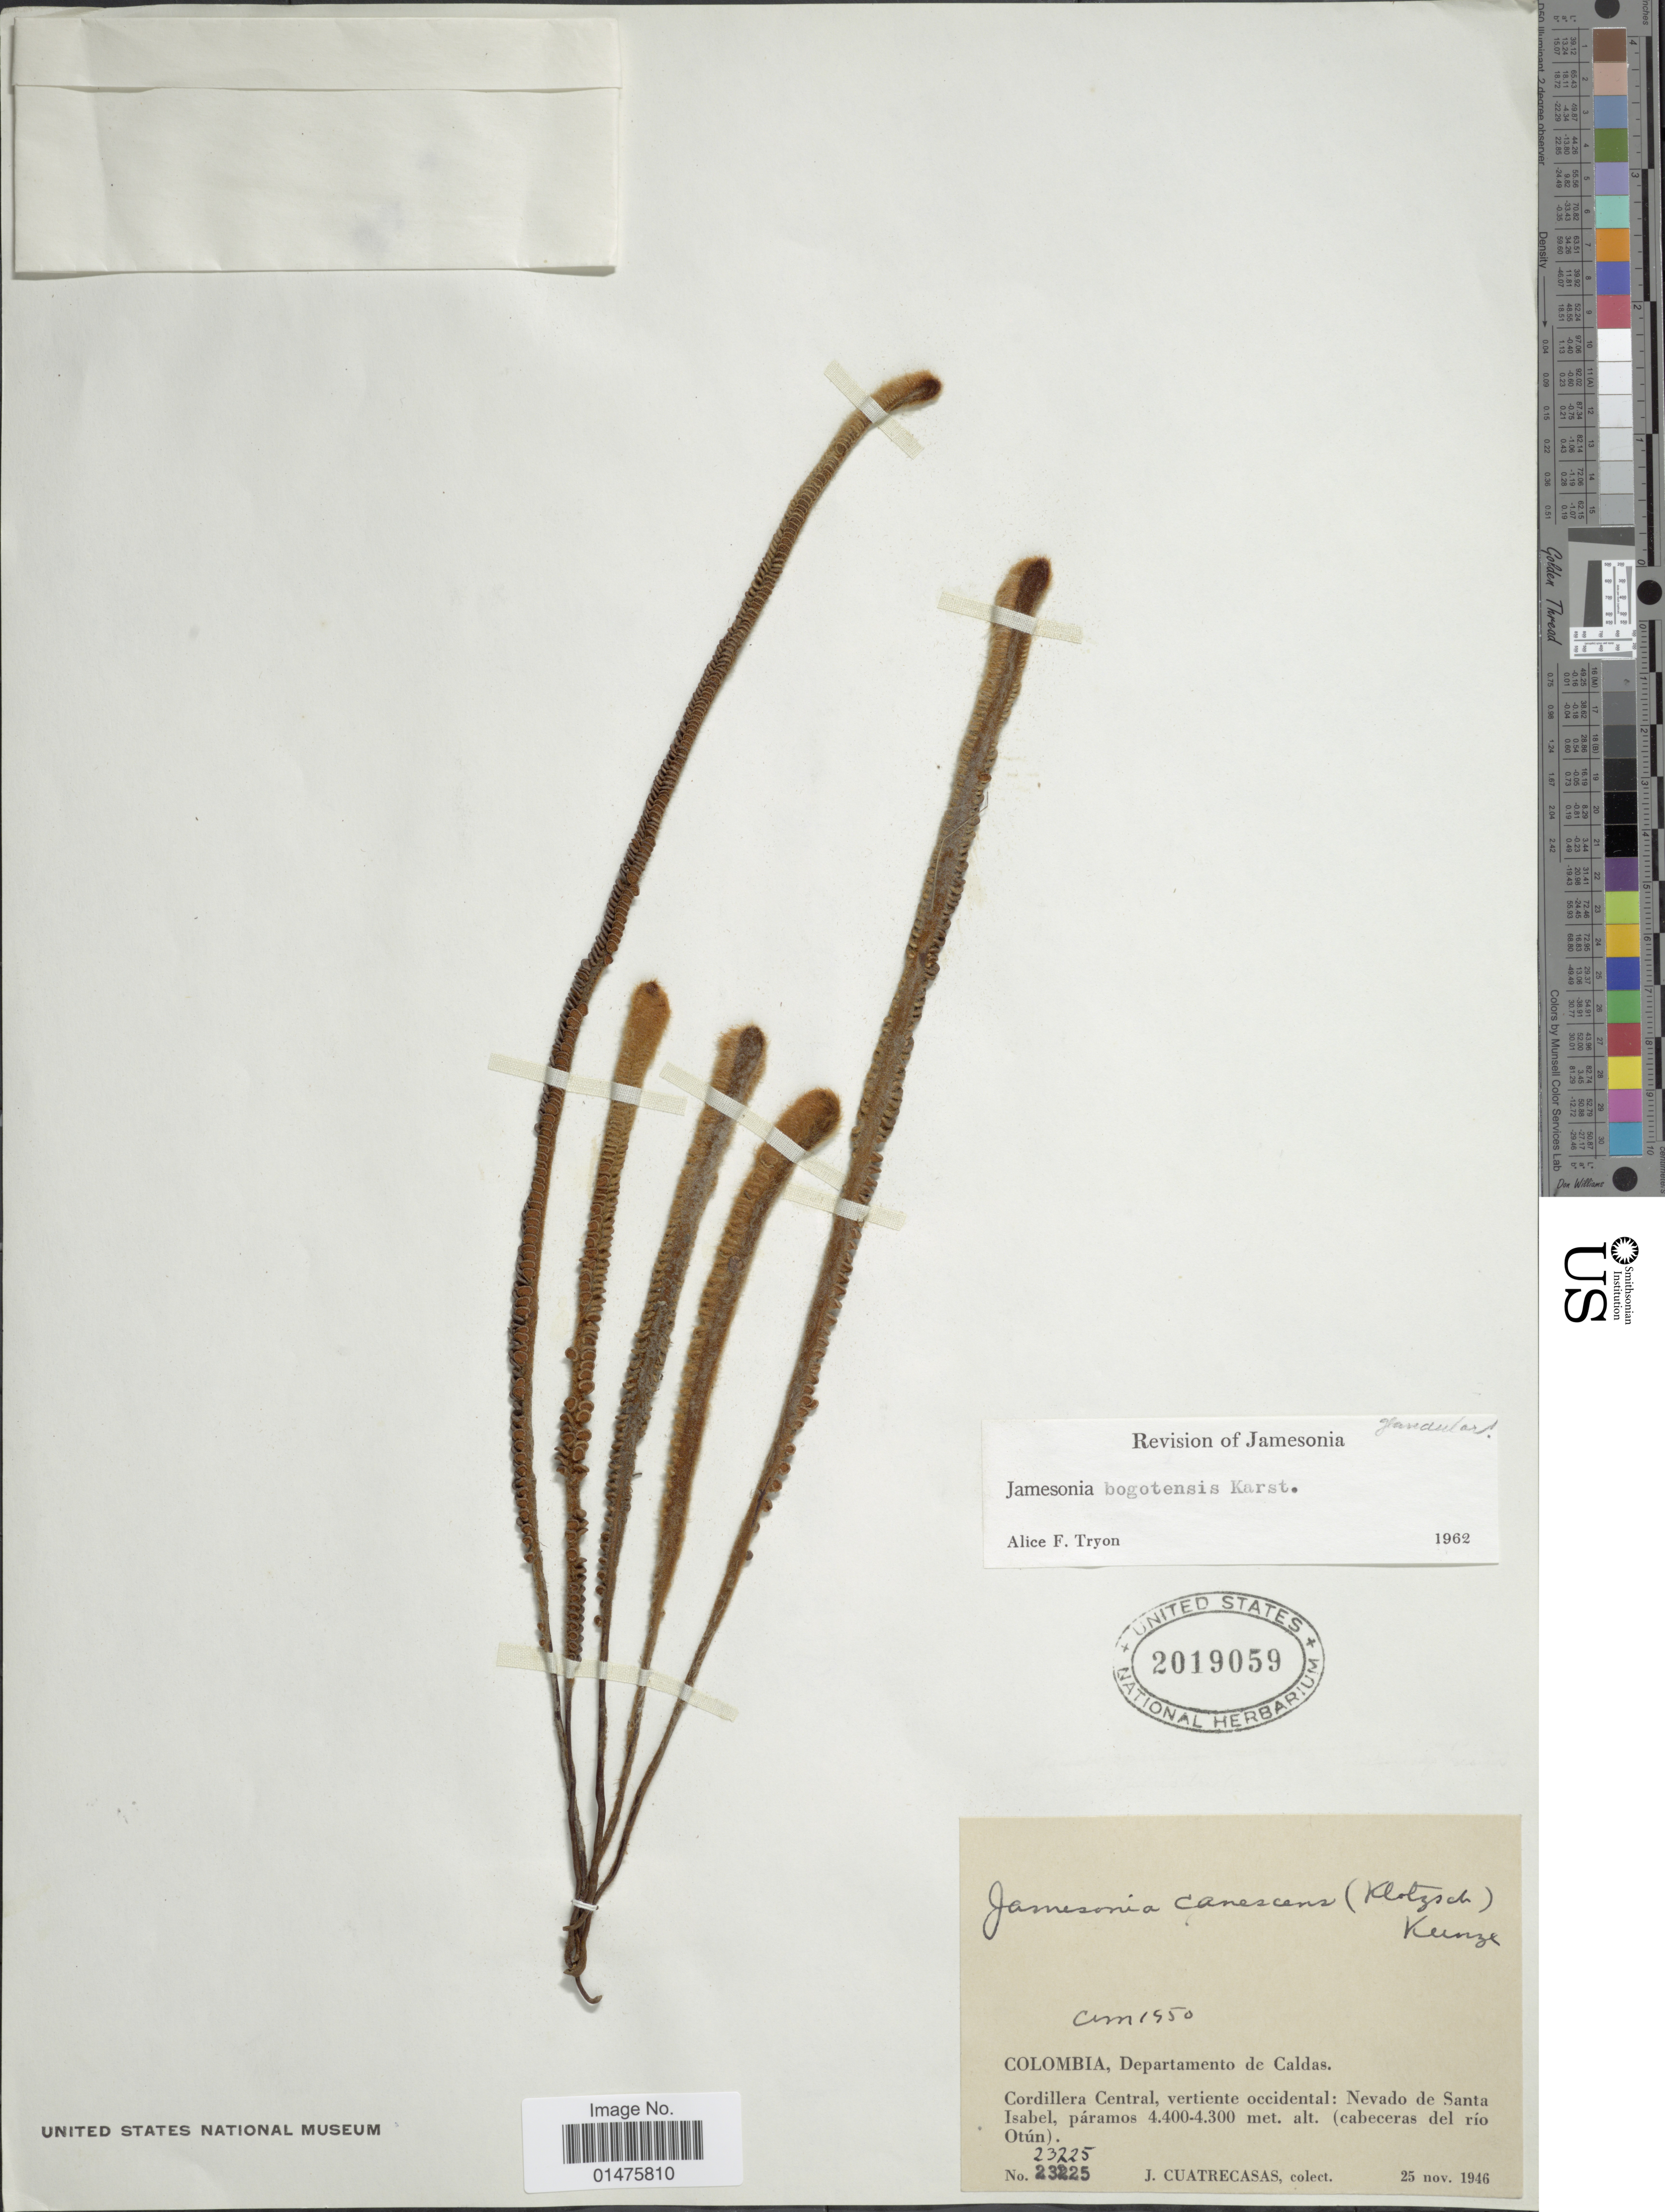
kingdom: Plantae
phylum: Tracheophyta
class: Polypodiopsida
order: Polypodiales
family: Pteridaceae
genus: Jamesonia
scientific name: Jamesonia bogotensis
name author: H. Karst.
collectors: J. Cuatrecasas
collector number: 23225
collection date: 1946-11-25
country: Colombia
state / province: Caldas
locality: Departamento de Caldas, Cordillera Central, vertiente occidental: Nevado de Santa Isabel (cabeceras del río Otún)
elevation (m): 4300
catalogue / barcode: US 2019059